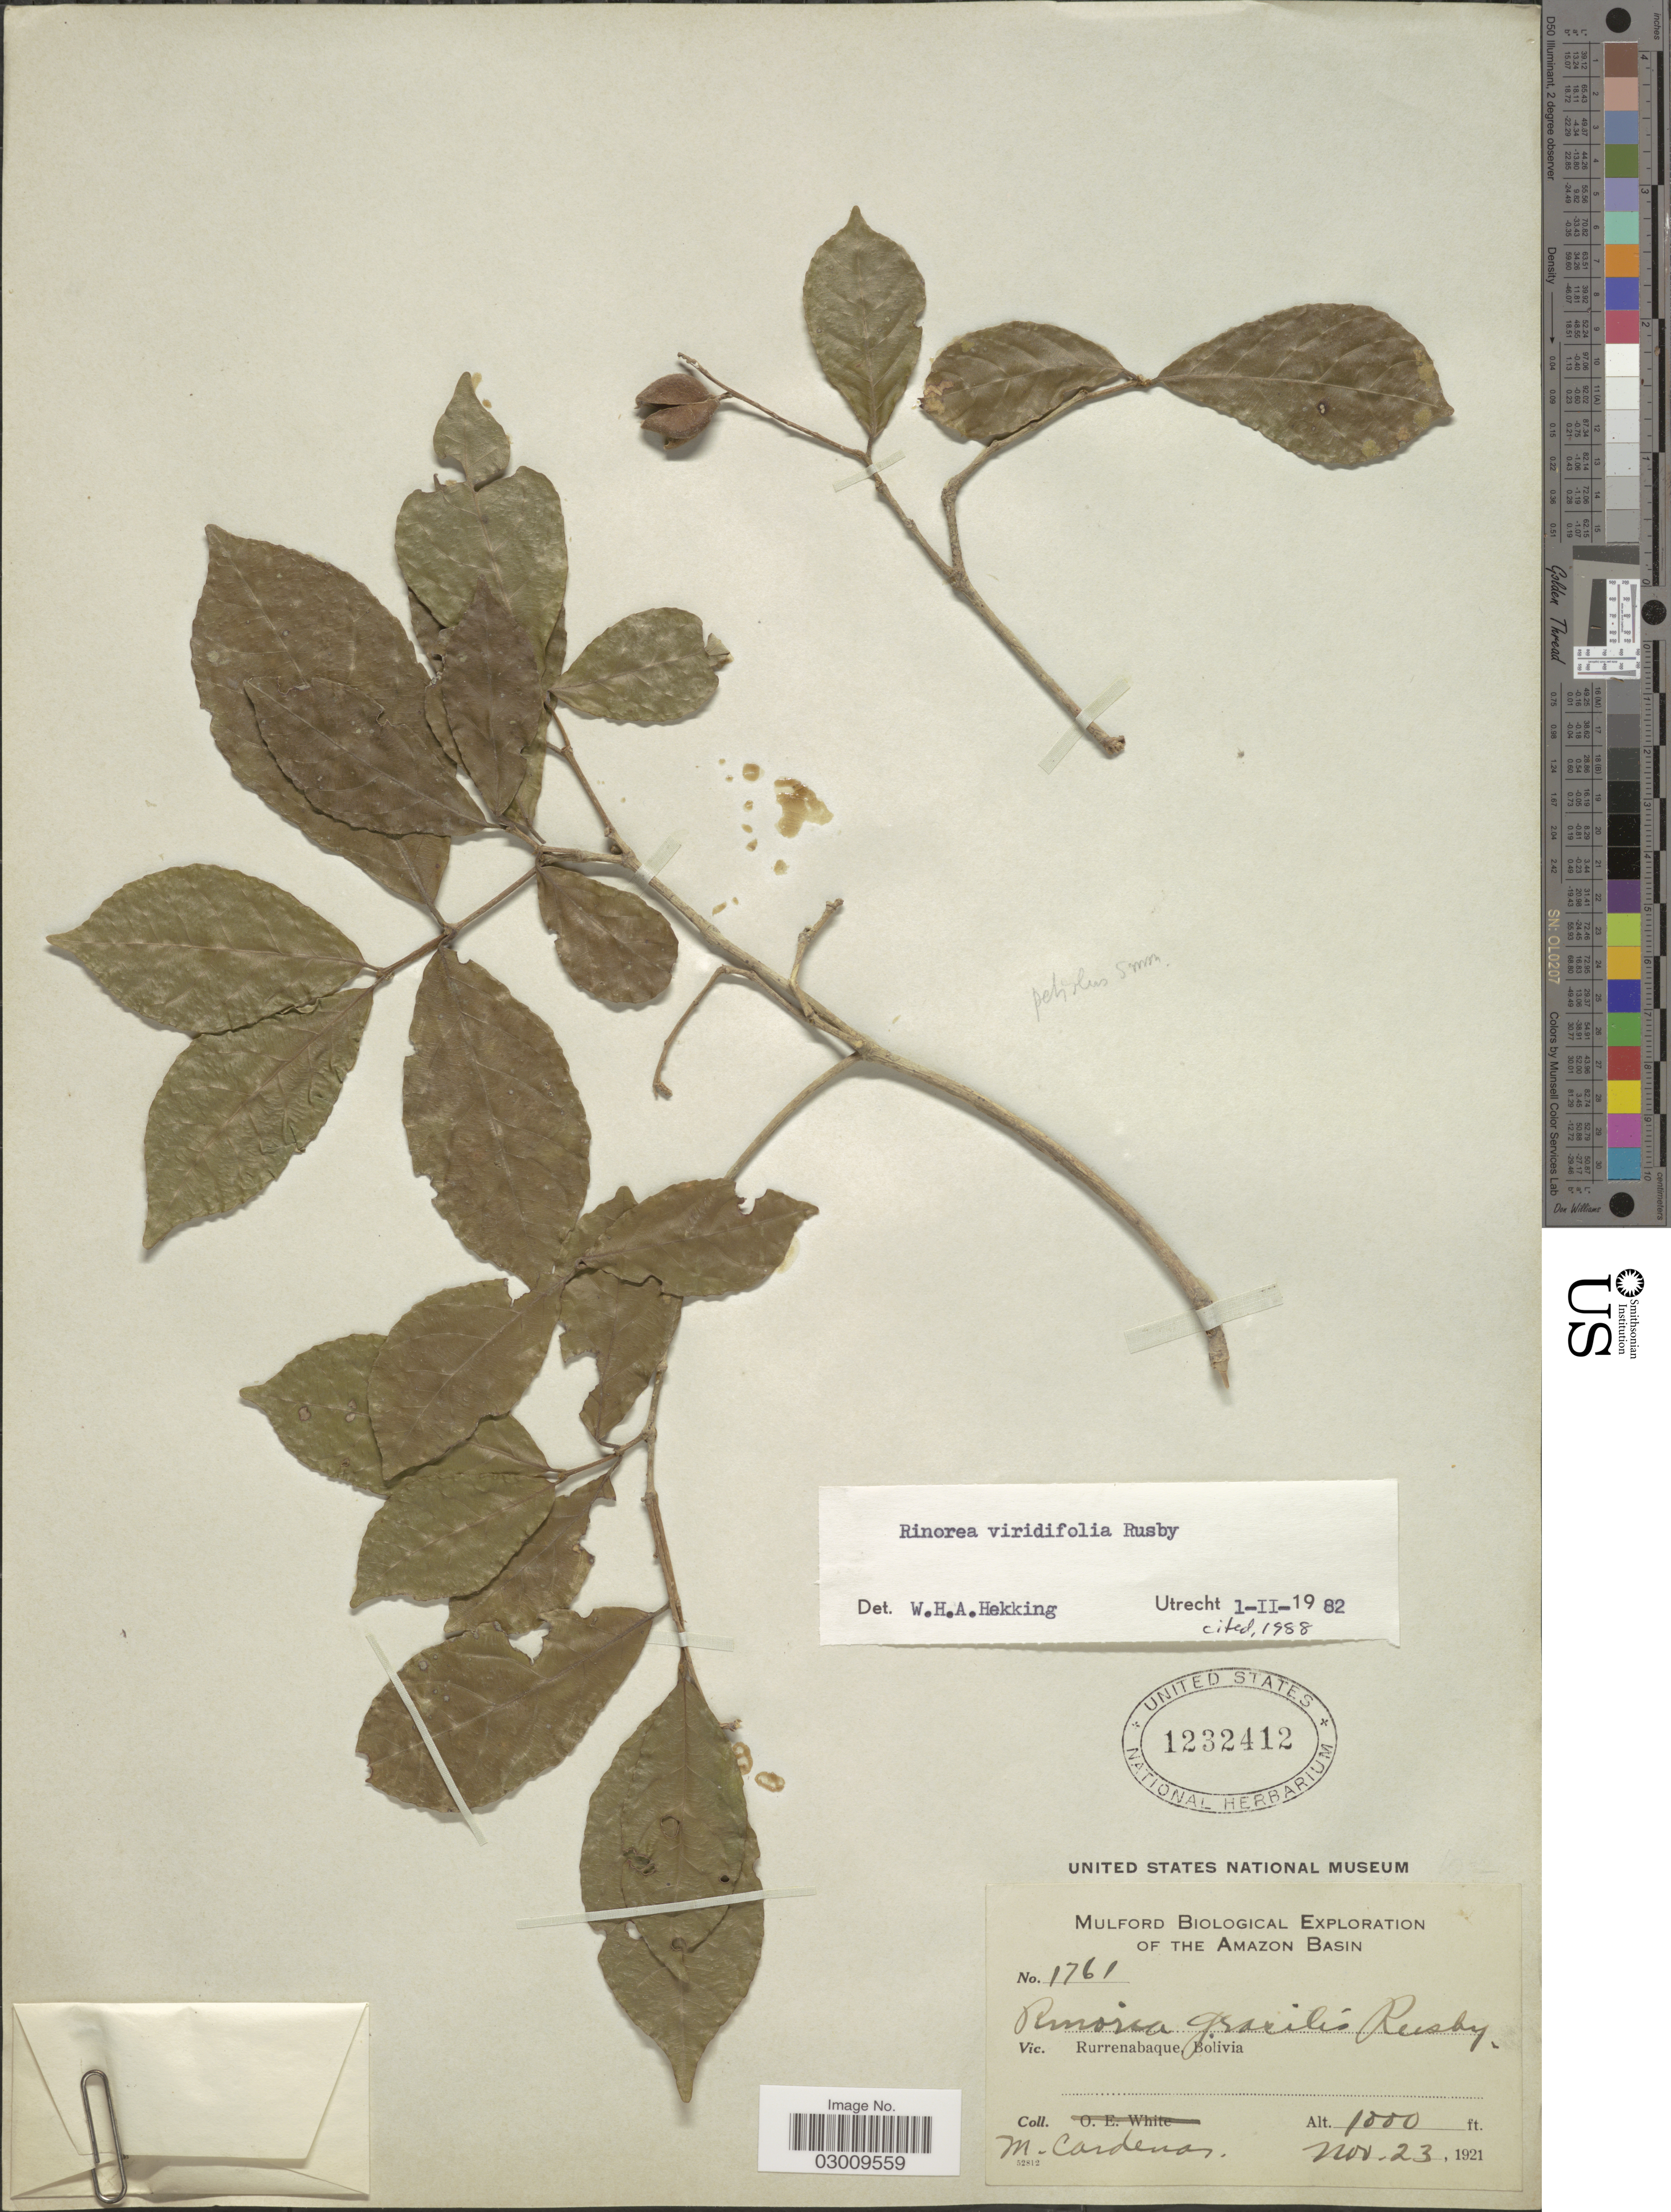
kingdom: Plantae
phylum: Tracheophyta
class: Magnoliopsida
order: Malpighiales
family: Violaceae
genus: Rinorea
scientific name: Rinorea viridifolia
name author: Rusby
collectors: M. Cárdenas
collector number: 1761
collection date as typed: Nov. 23, 1921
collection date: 1921-11-23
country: Bolivia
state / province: Beni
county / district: José Ballivián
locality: Rurrenabaque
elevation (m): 305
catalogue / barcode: US 1232412